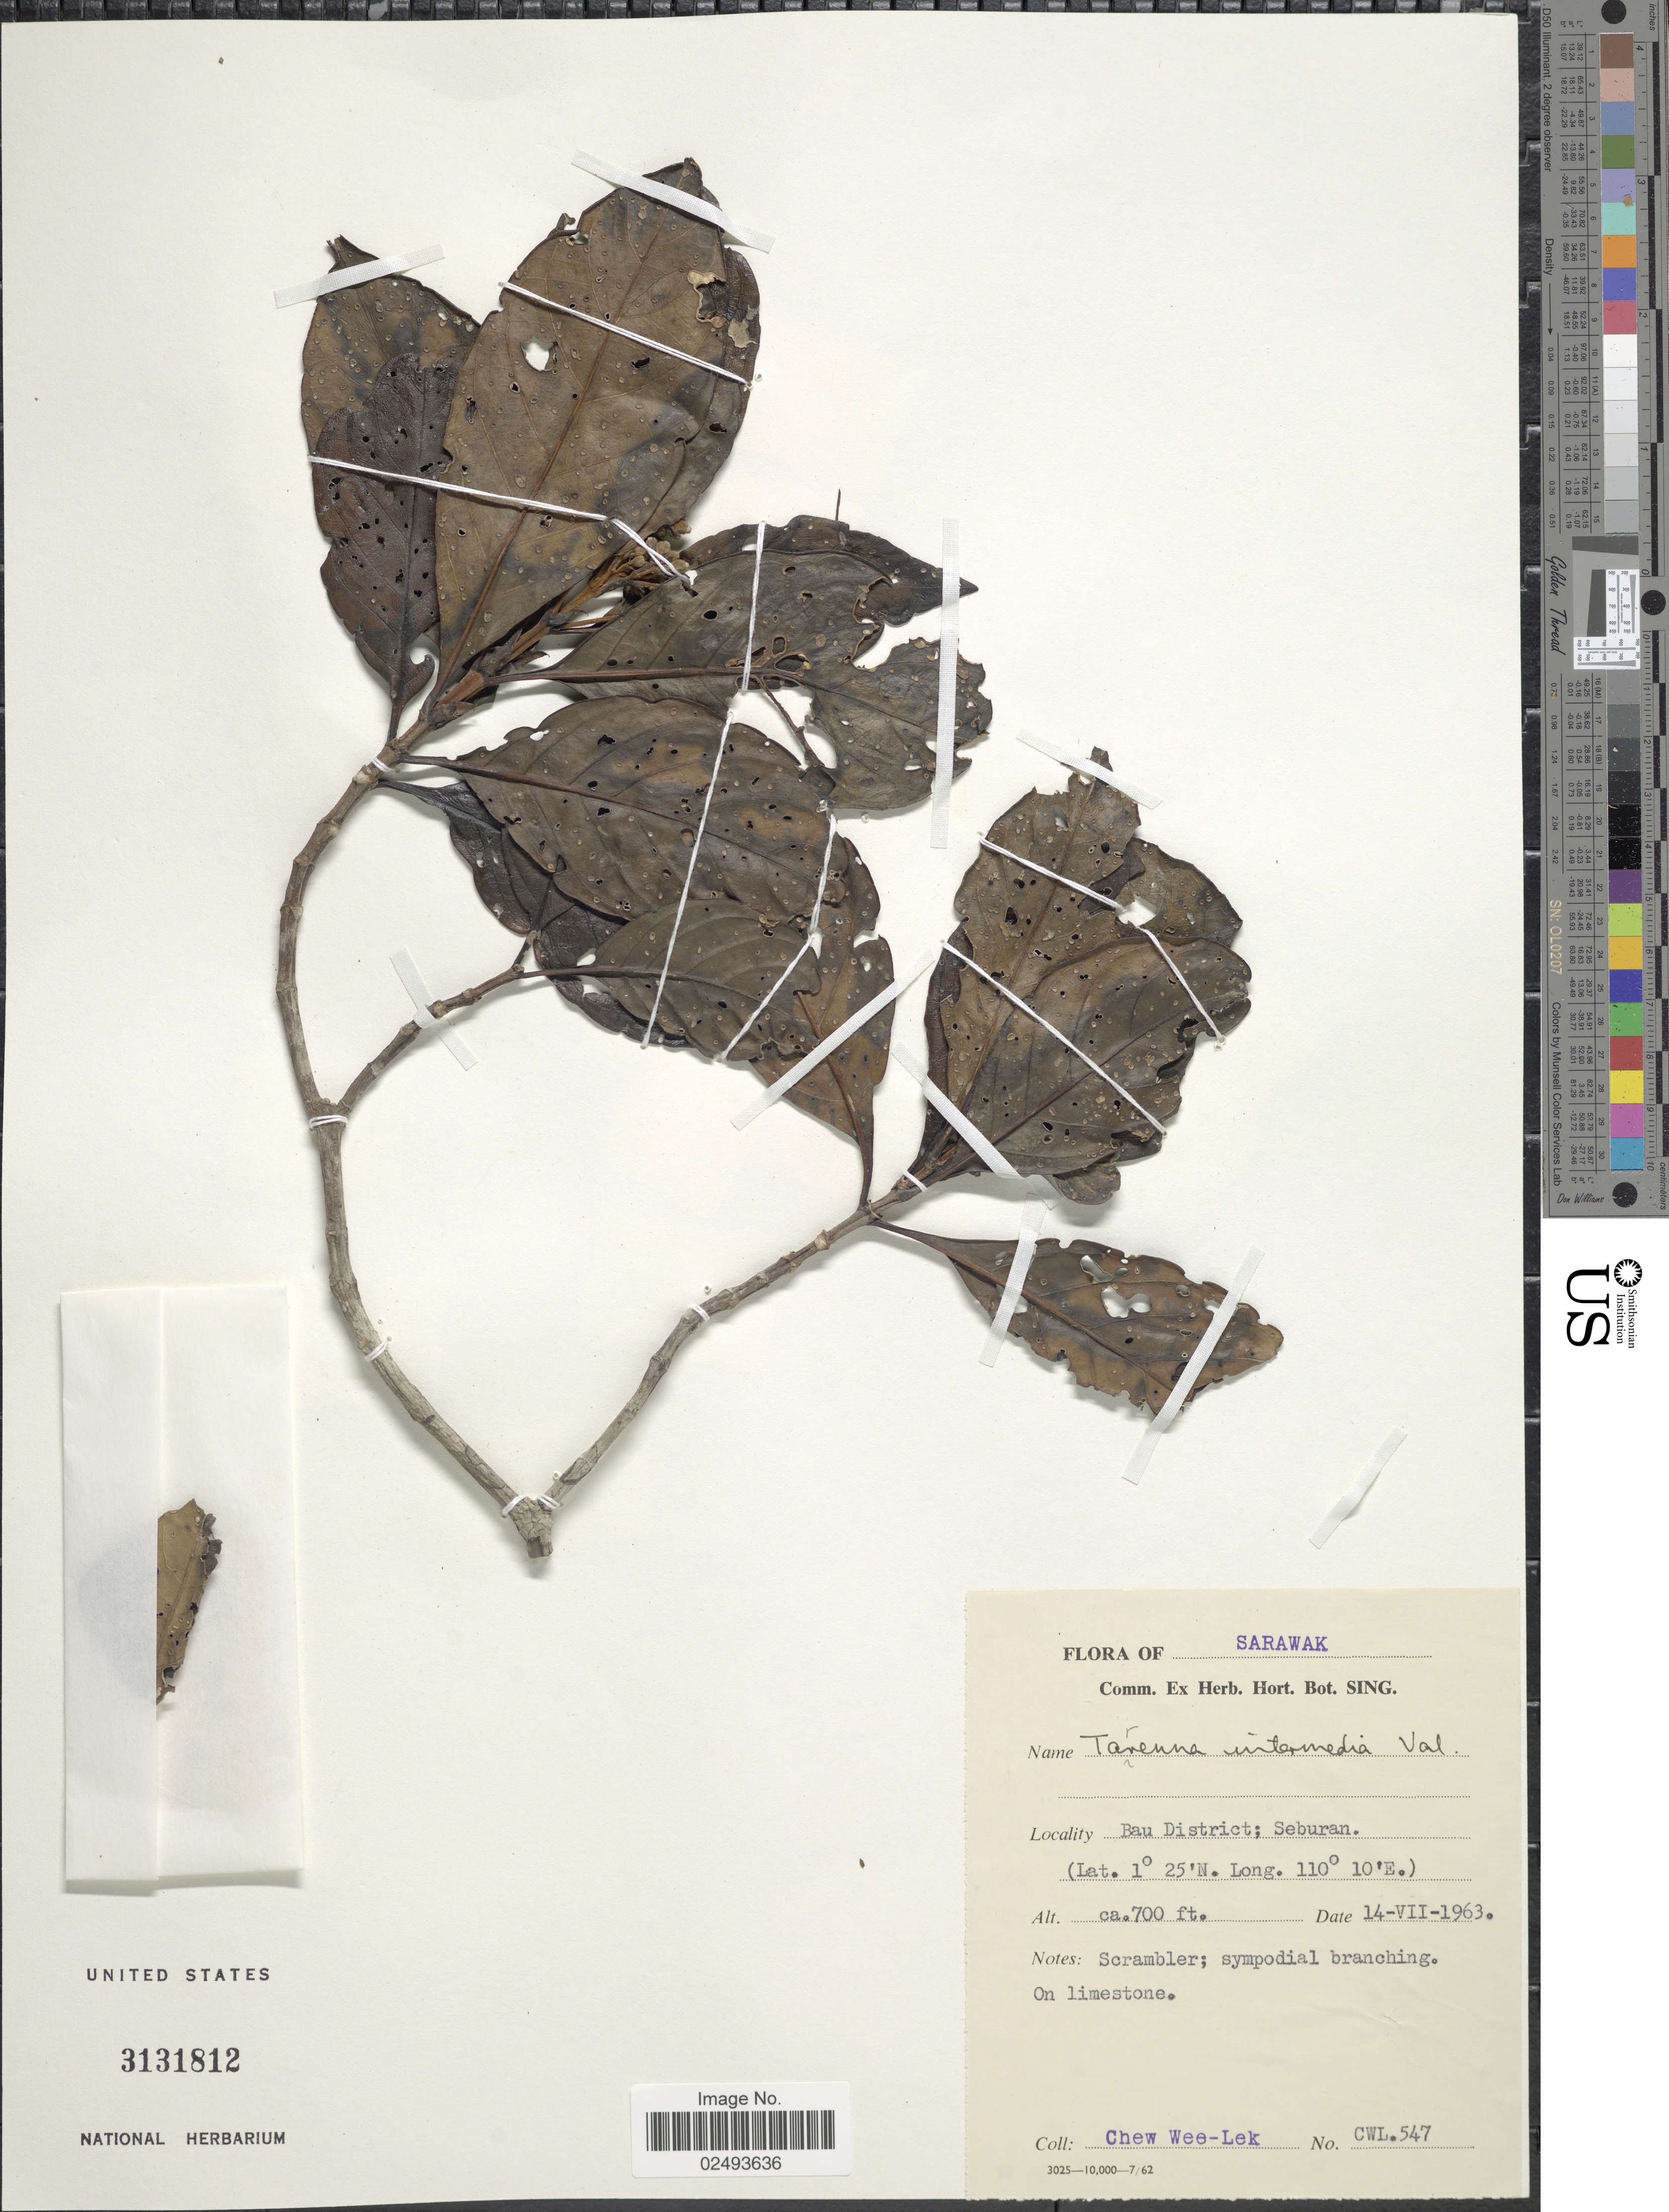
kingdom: Plantae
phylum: Tracheophyta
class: Magnoliopsida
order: Gentianales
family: Rubiaceae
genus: Tarenna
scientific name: Tarenna sp.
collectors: W. Chew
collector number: CWL 547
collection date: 1963-07-14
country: Malaysia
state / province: Sarawak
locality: Bau District: Seburan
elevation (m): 213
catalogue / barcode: US 3131812